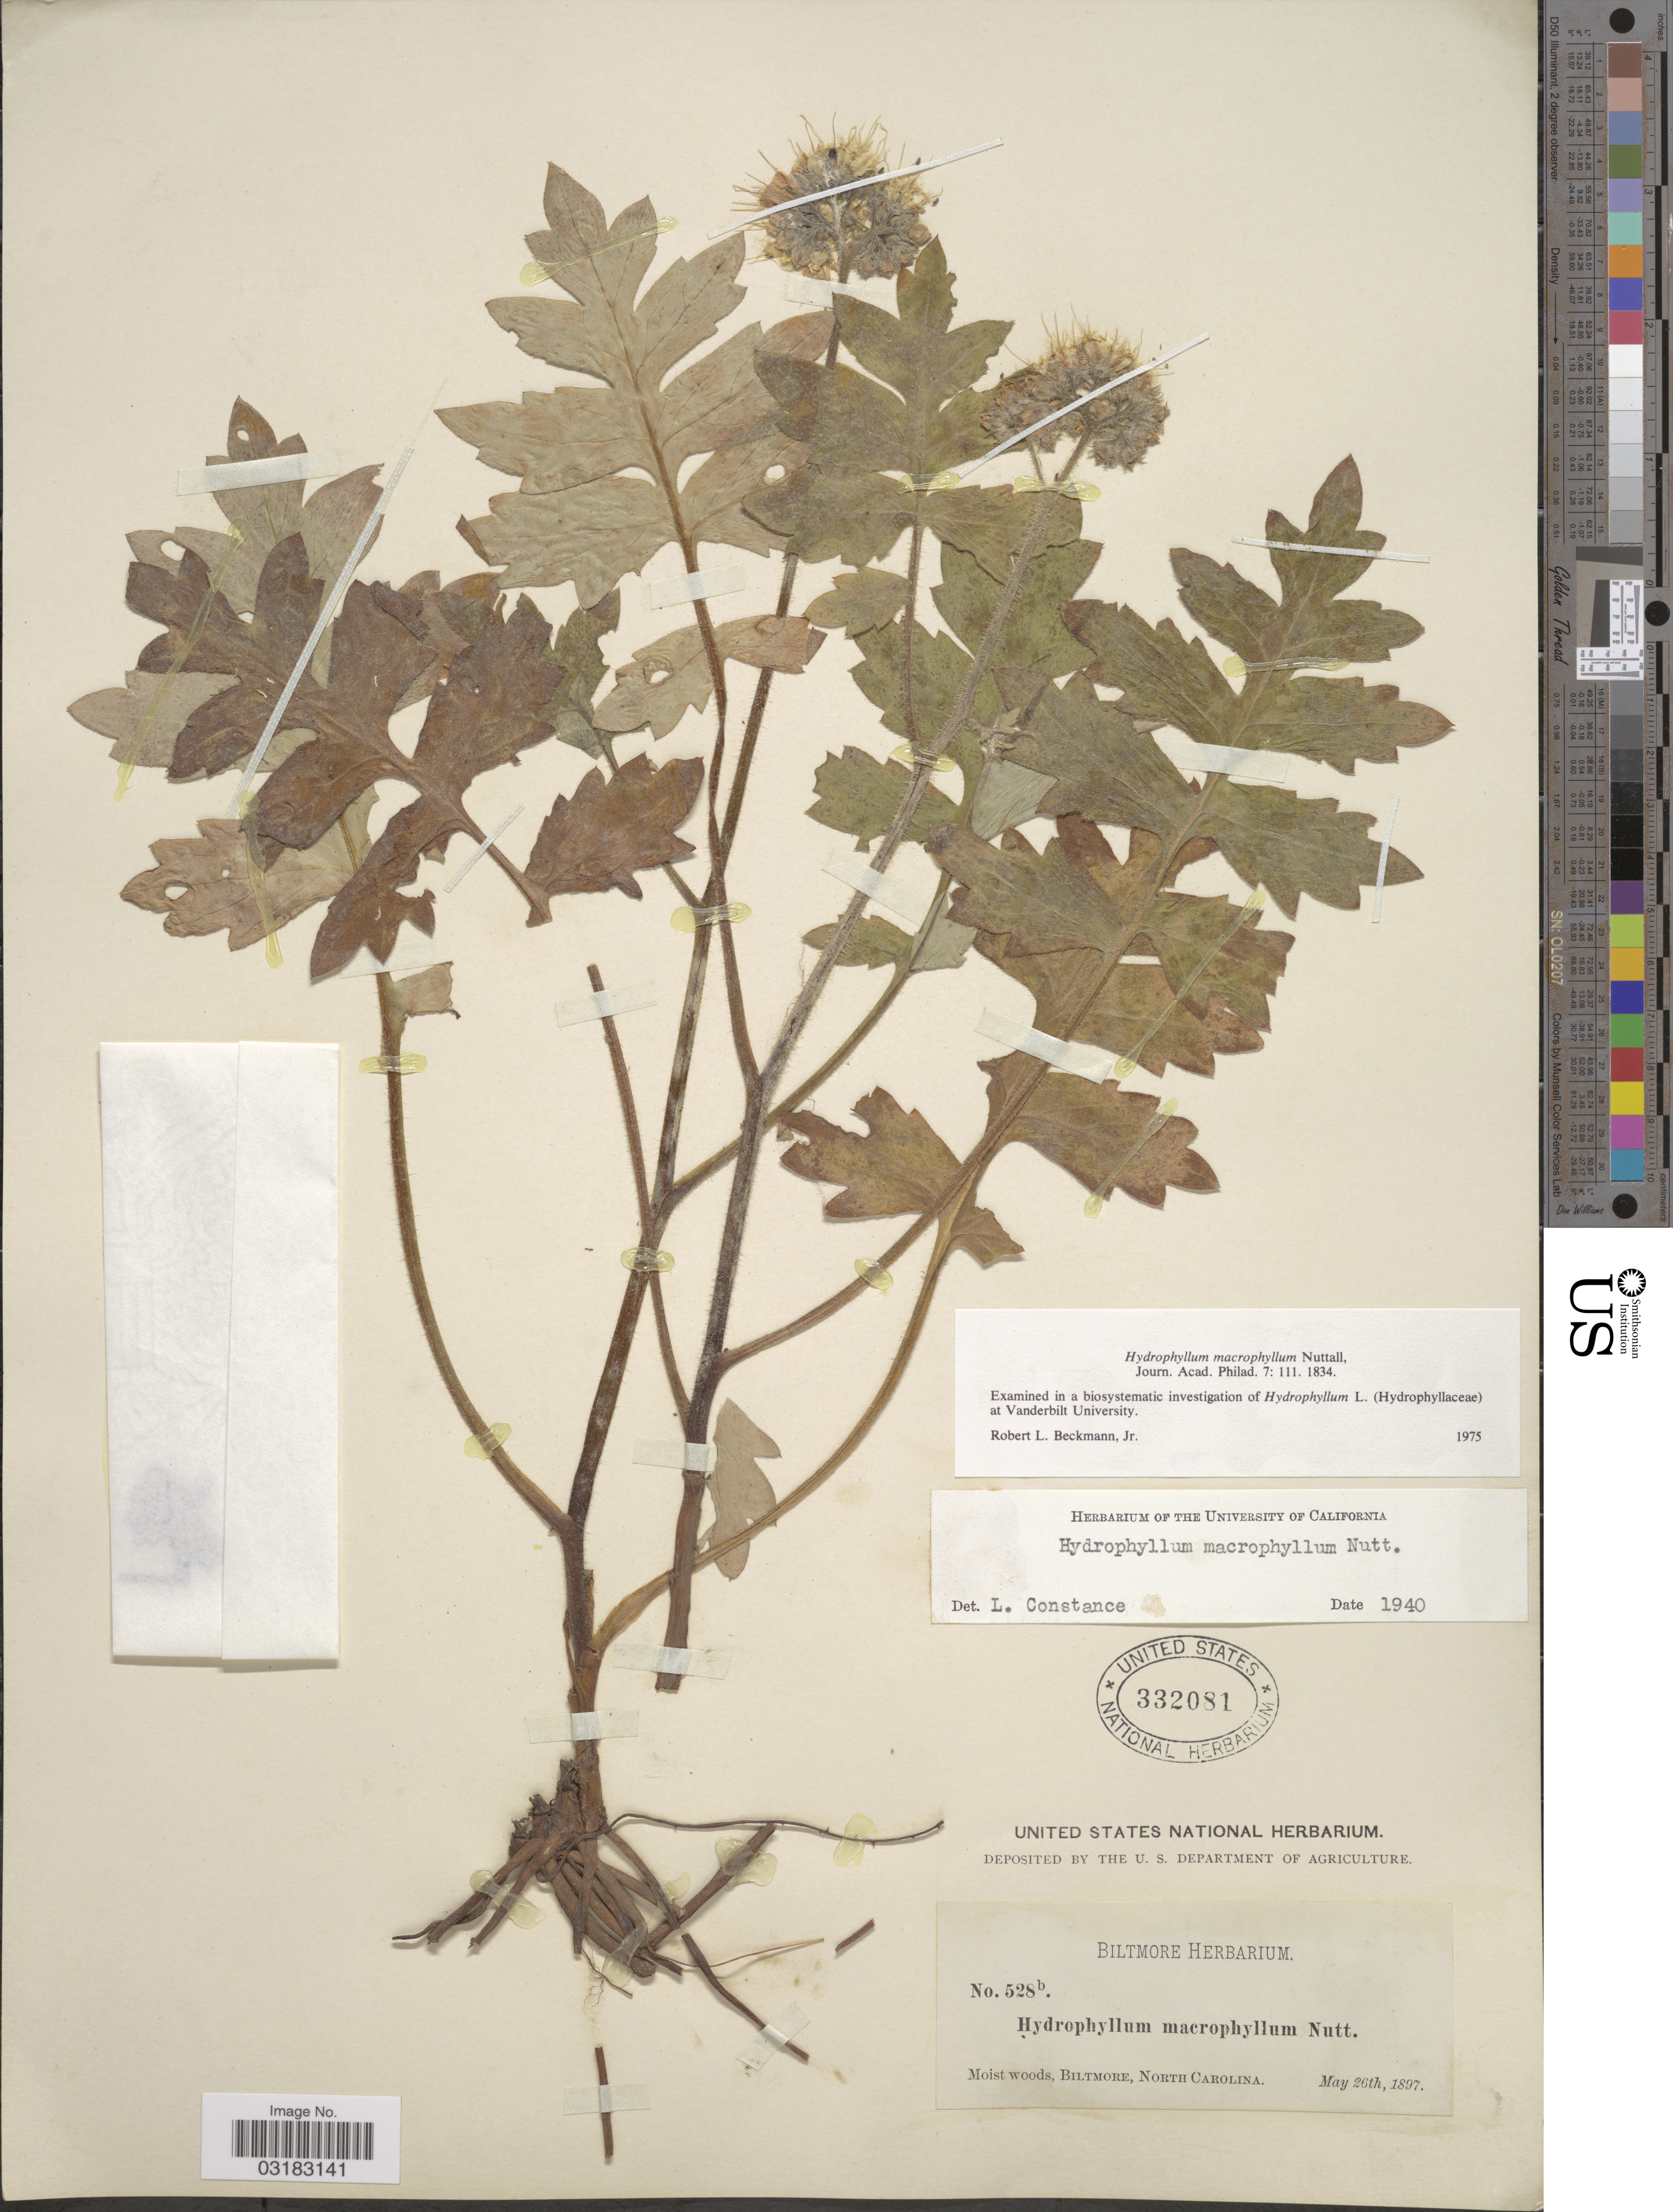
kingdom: Plantae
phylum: Tracheophyta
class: Magnoliopsida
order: Boraginales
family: Hydrophyllaceae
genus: Hydrophyllum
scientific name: Hydrophyllum macrophyllum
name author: Nutt.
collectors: ex herb. Biltmore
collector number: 528b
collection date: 1897-05-26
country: United States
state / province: North Carolina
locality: Moist woods, Biltmore.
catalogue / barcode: US 332081